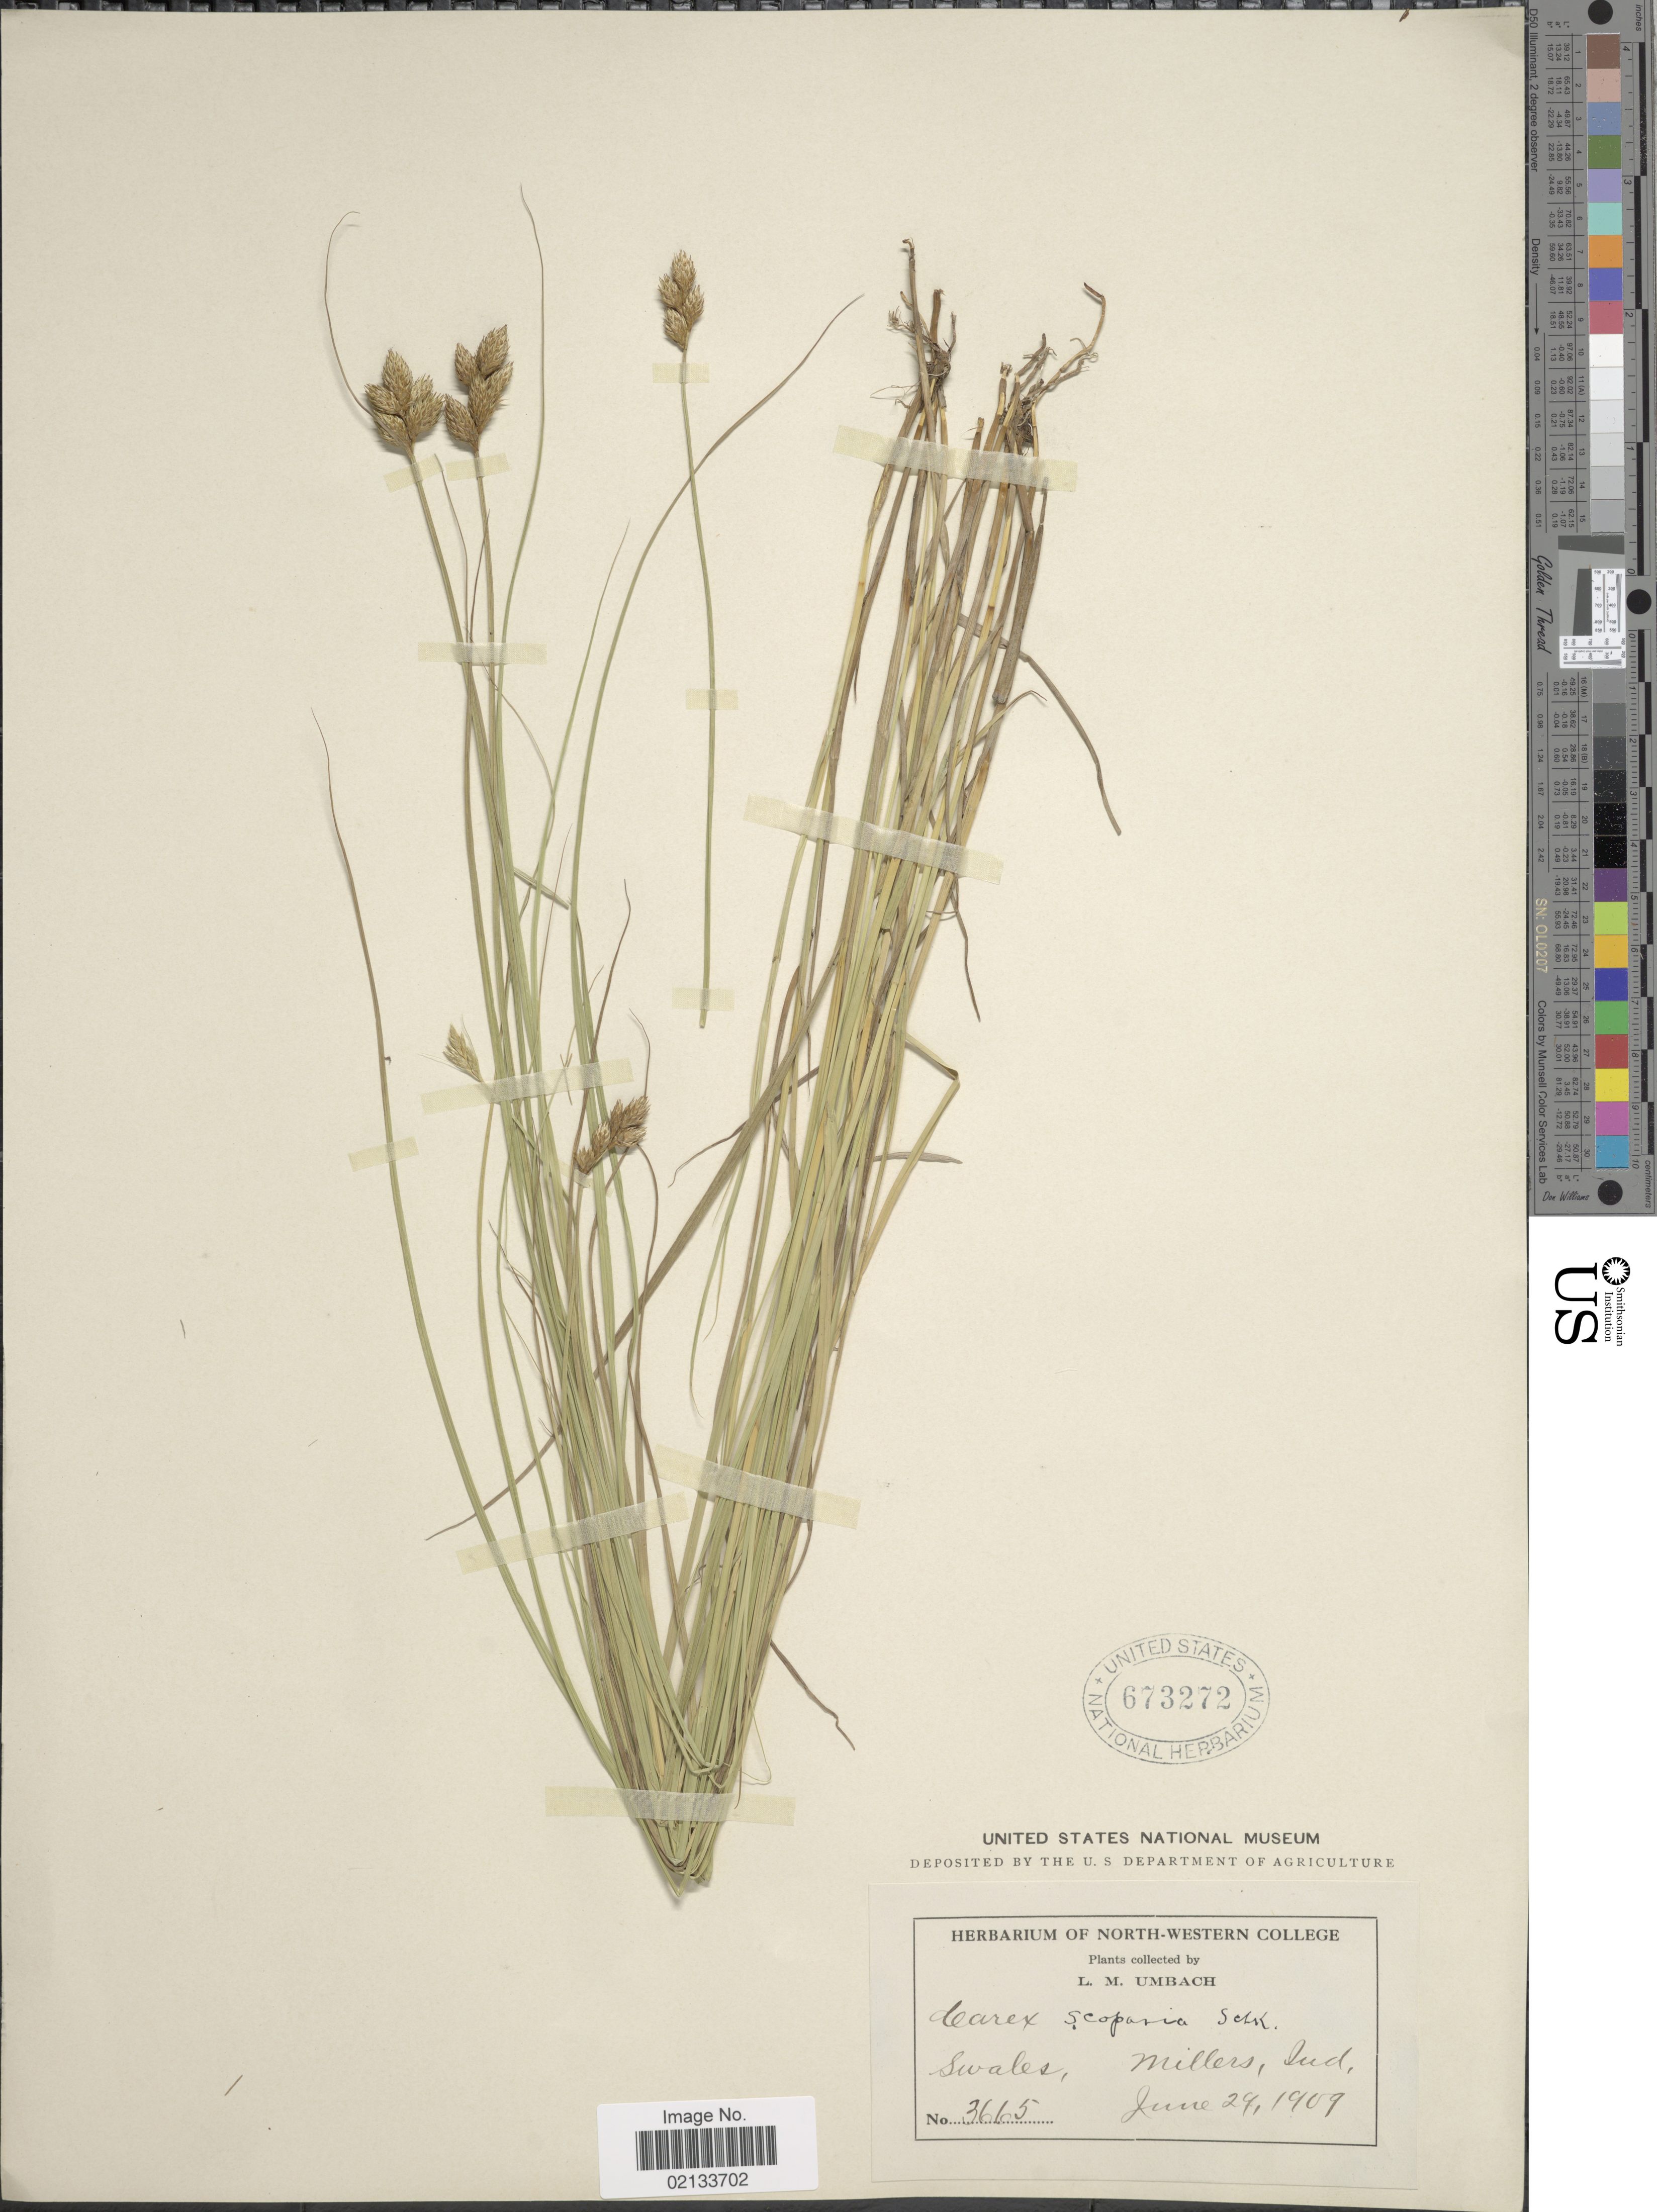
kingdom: Plantae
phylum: Tracheophyta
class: Liliopsida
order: Poales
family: Cyperaceae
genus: Carex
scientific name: Carex scoparia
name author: Schkuhr ex Willd.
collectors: L. M. Umbach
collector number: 3665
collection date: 1909-06-29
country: United States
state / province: Indiana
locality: Swales, Millers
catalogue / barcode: US 673272